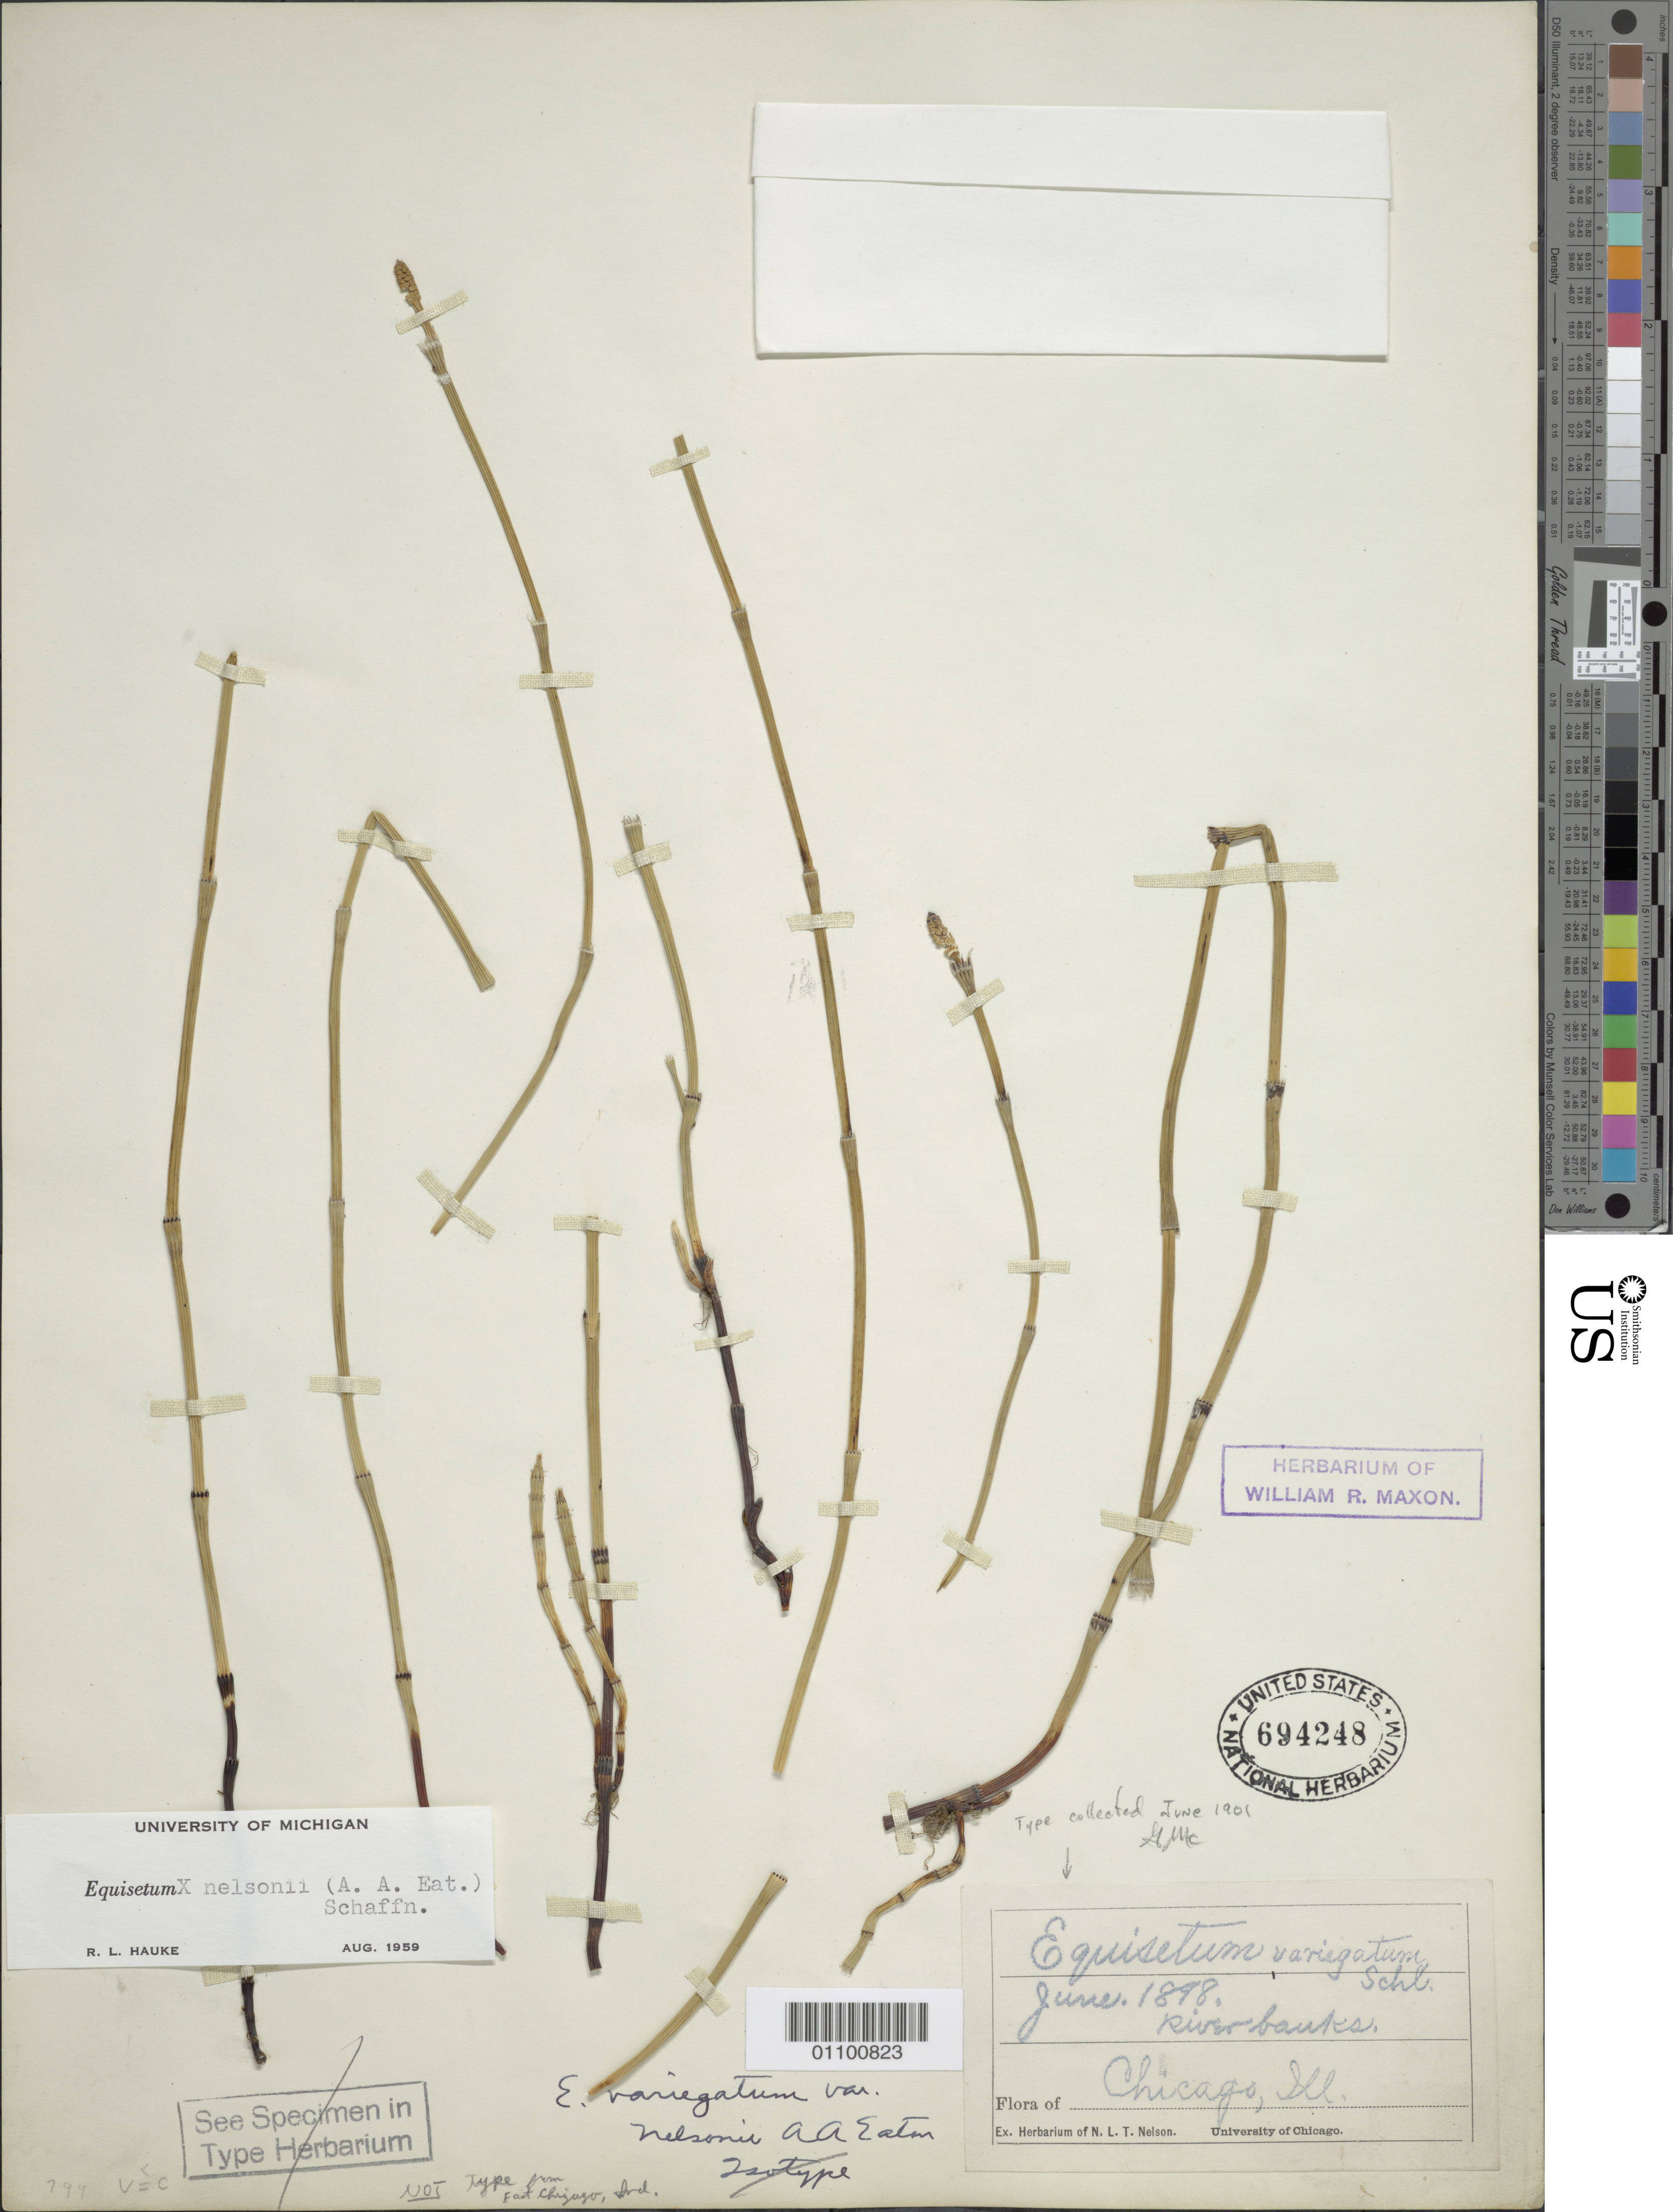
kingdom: Plantae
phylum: Tracheophyta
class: Polypodiopsida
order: Equisetales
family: Equisetaceae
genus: Equisetum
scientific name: Equisetum x nelsonii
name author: (A.A. Eaton) J.H. Schaffn.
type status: Type Collection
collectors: N. L. T. Nelson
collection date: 1898-06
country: United States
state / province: Illinois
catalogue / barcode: US 694248